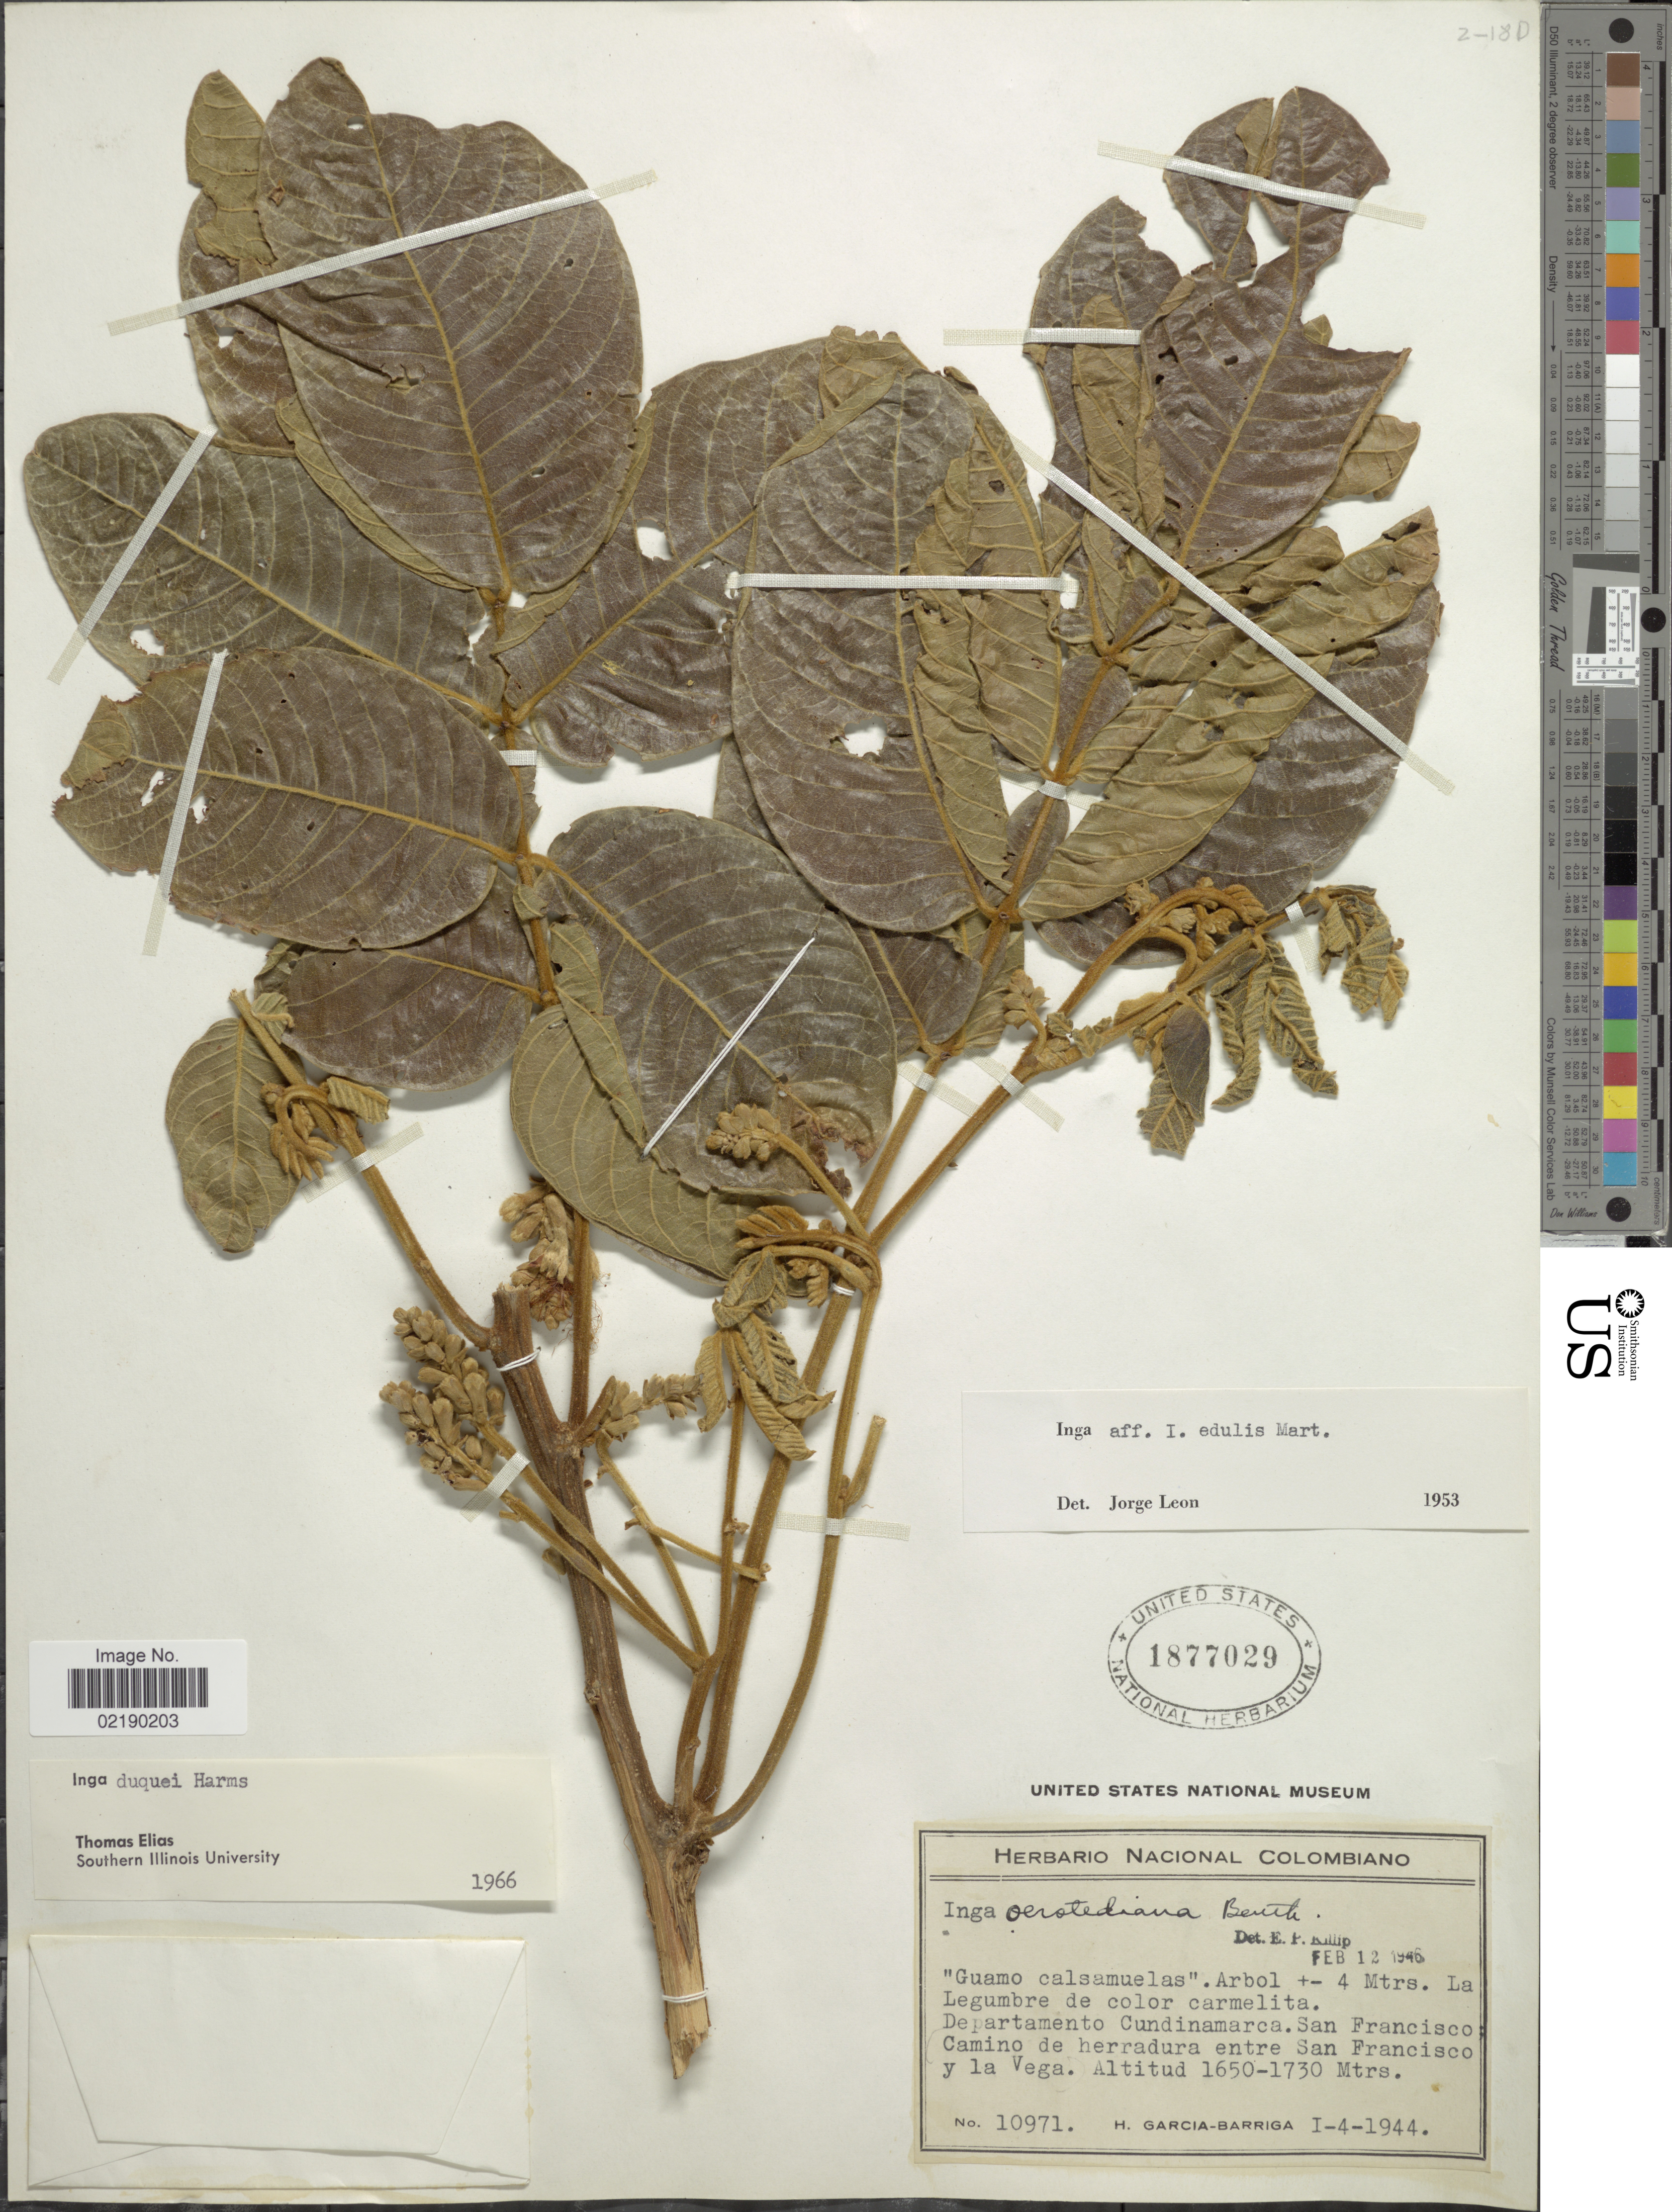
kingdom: Plantae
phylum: Tracheophyta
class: Magnoliopsida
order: Fabales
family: Fabaceae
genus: Inga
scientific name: Inga ursi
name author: Pittier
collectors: H. García Barriga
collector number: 10971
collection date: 1944-01-04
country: Colombia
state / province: Cundinamarca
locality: San Francisco; Camino de herradura entre San Francisco y la Vega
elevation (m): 1650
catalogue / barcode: US 1877029